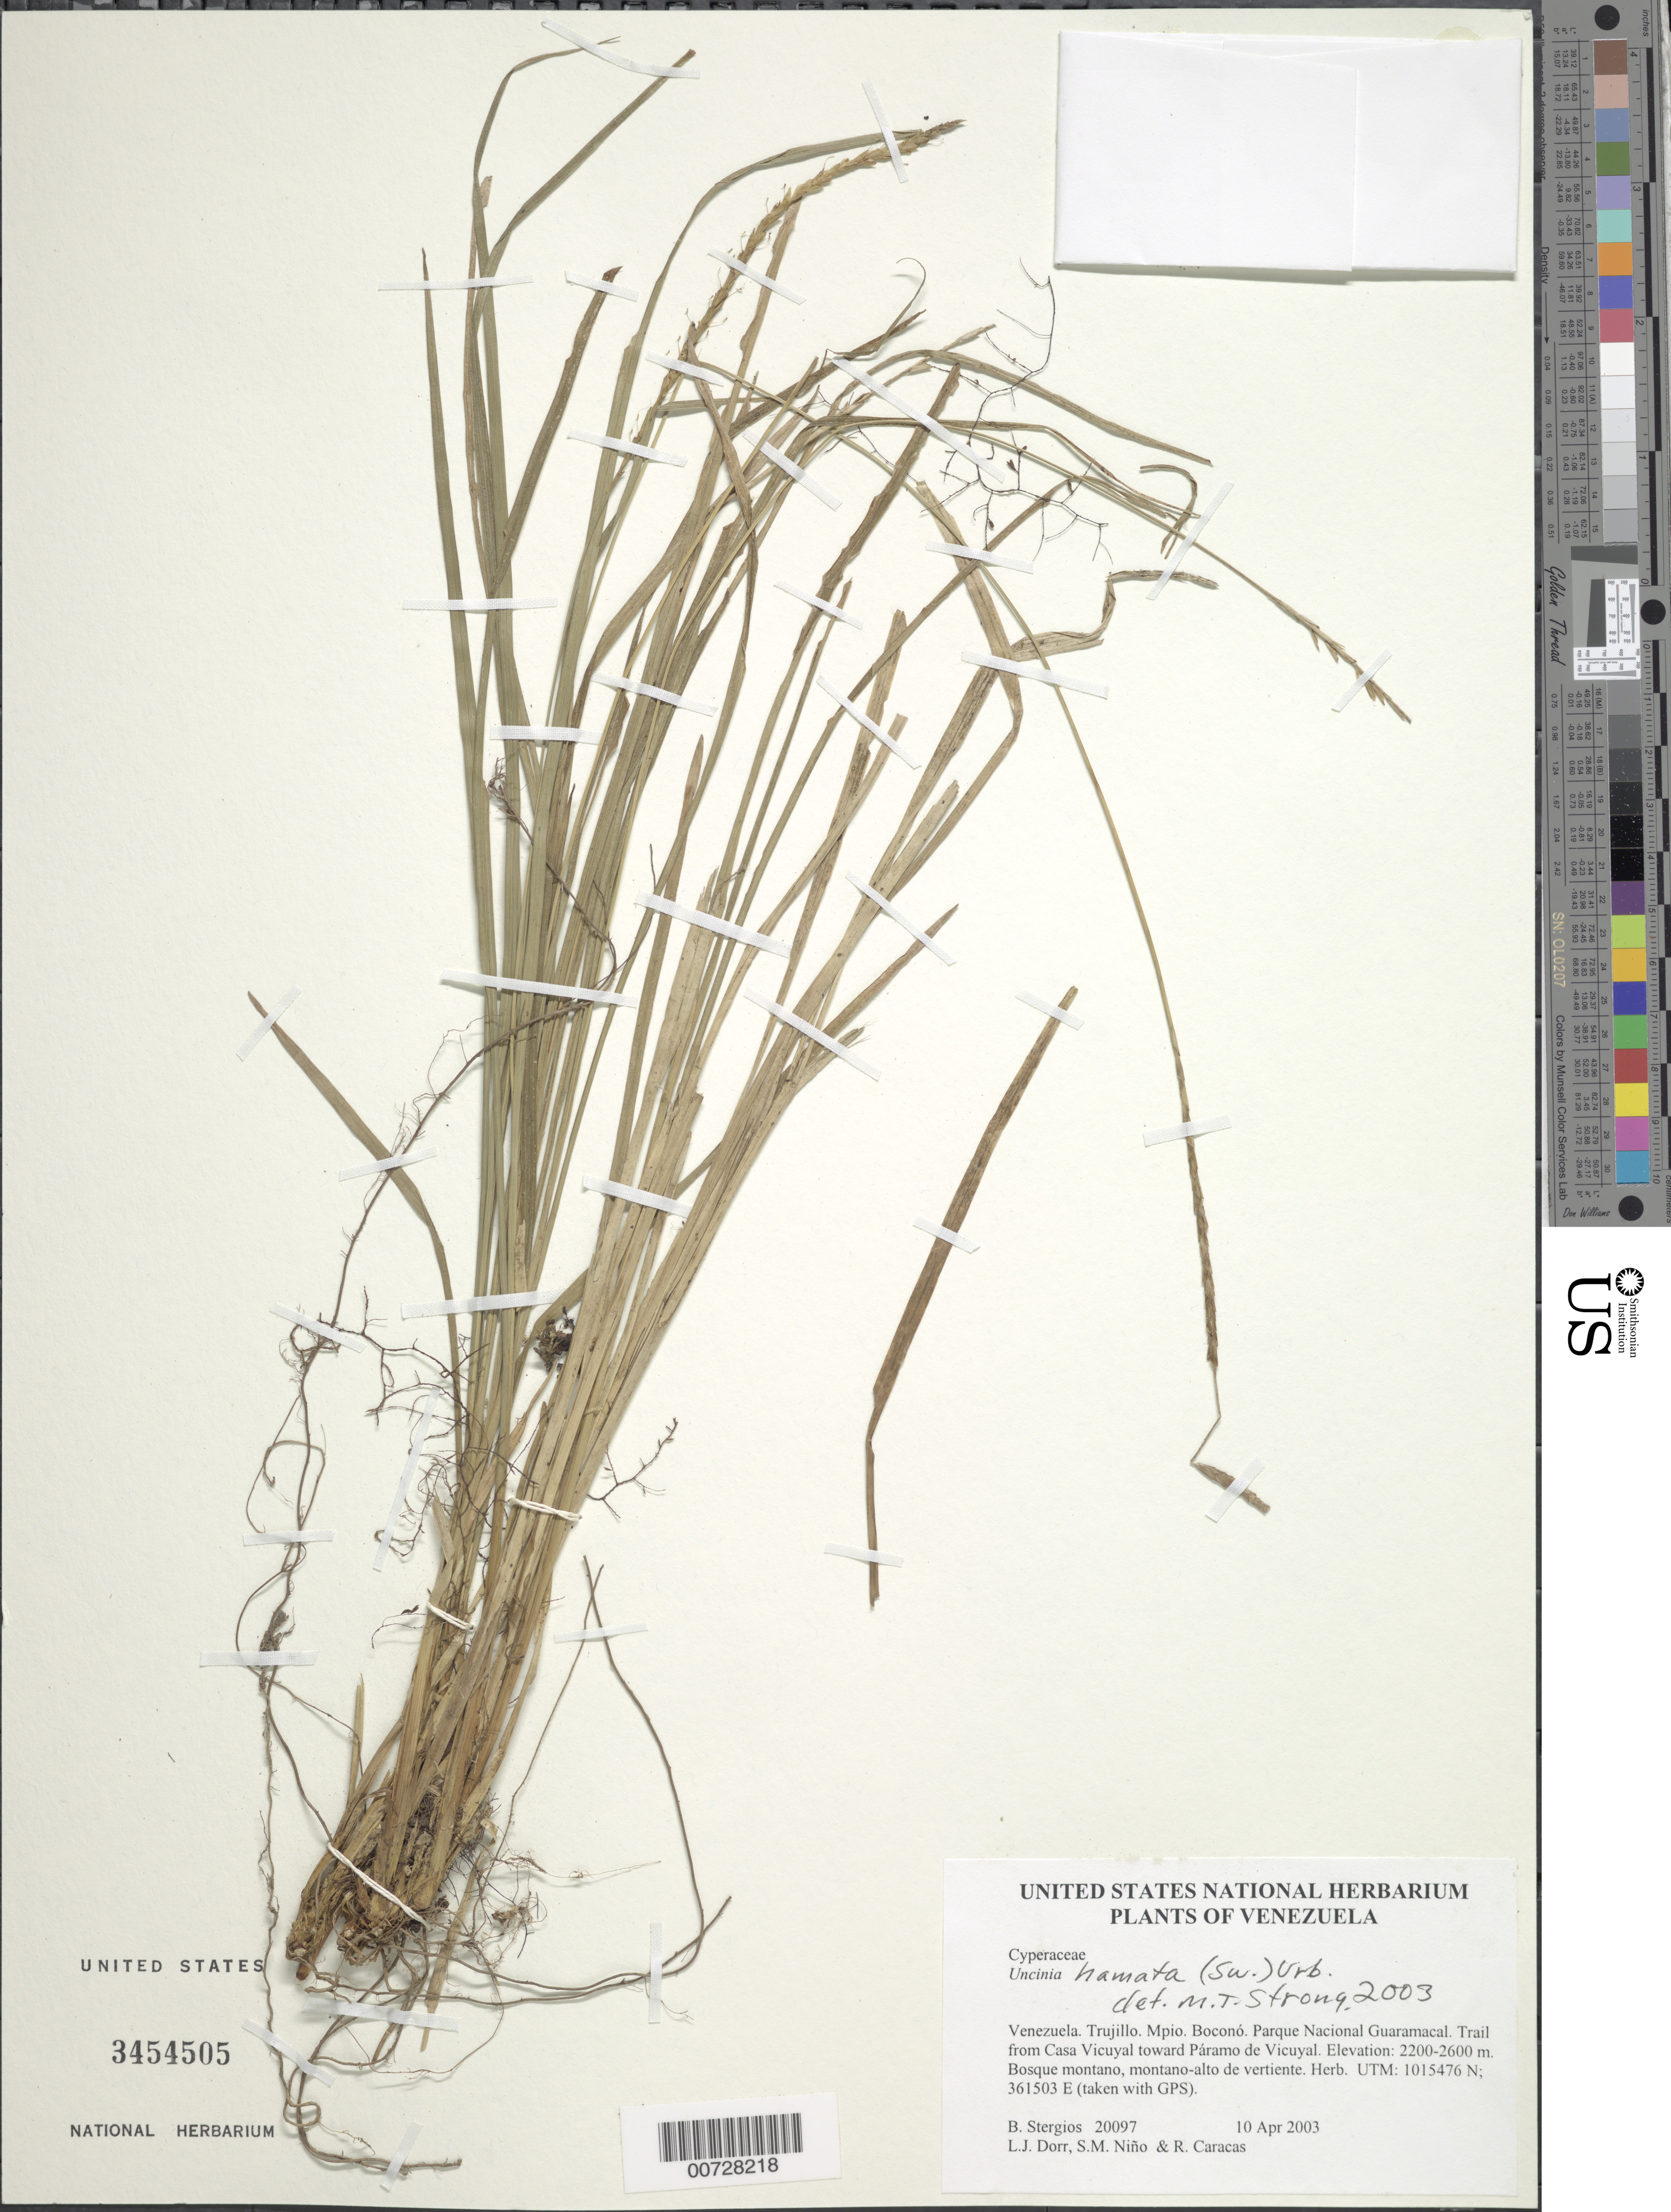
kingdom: Plantae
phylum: Tracheophyta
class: Liliopsida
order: Poales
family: Cyperaceae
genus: Carex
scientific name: Carex hamata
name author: Sw.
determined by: Strong, M. T., (US), Smithsonian Institution - National Museum of Natural History (UNITED STATES)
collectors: B. G. Stergios, L. J. Dorr, S. M. Niño & R. Caracas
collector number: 20097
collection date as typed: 10 Apr 2003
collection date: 2003-04-10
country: Venezuela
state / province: Trujillo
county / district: Boconó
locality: Parque Nacional Guaramacal. Trail from Casa Vicuyal toward Páramo de Vicuyal.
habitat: Bosque montano, montano-alto de vertiente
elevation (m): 2200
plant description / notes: MICH, PORT, US, VEN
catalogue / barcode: US 3454505